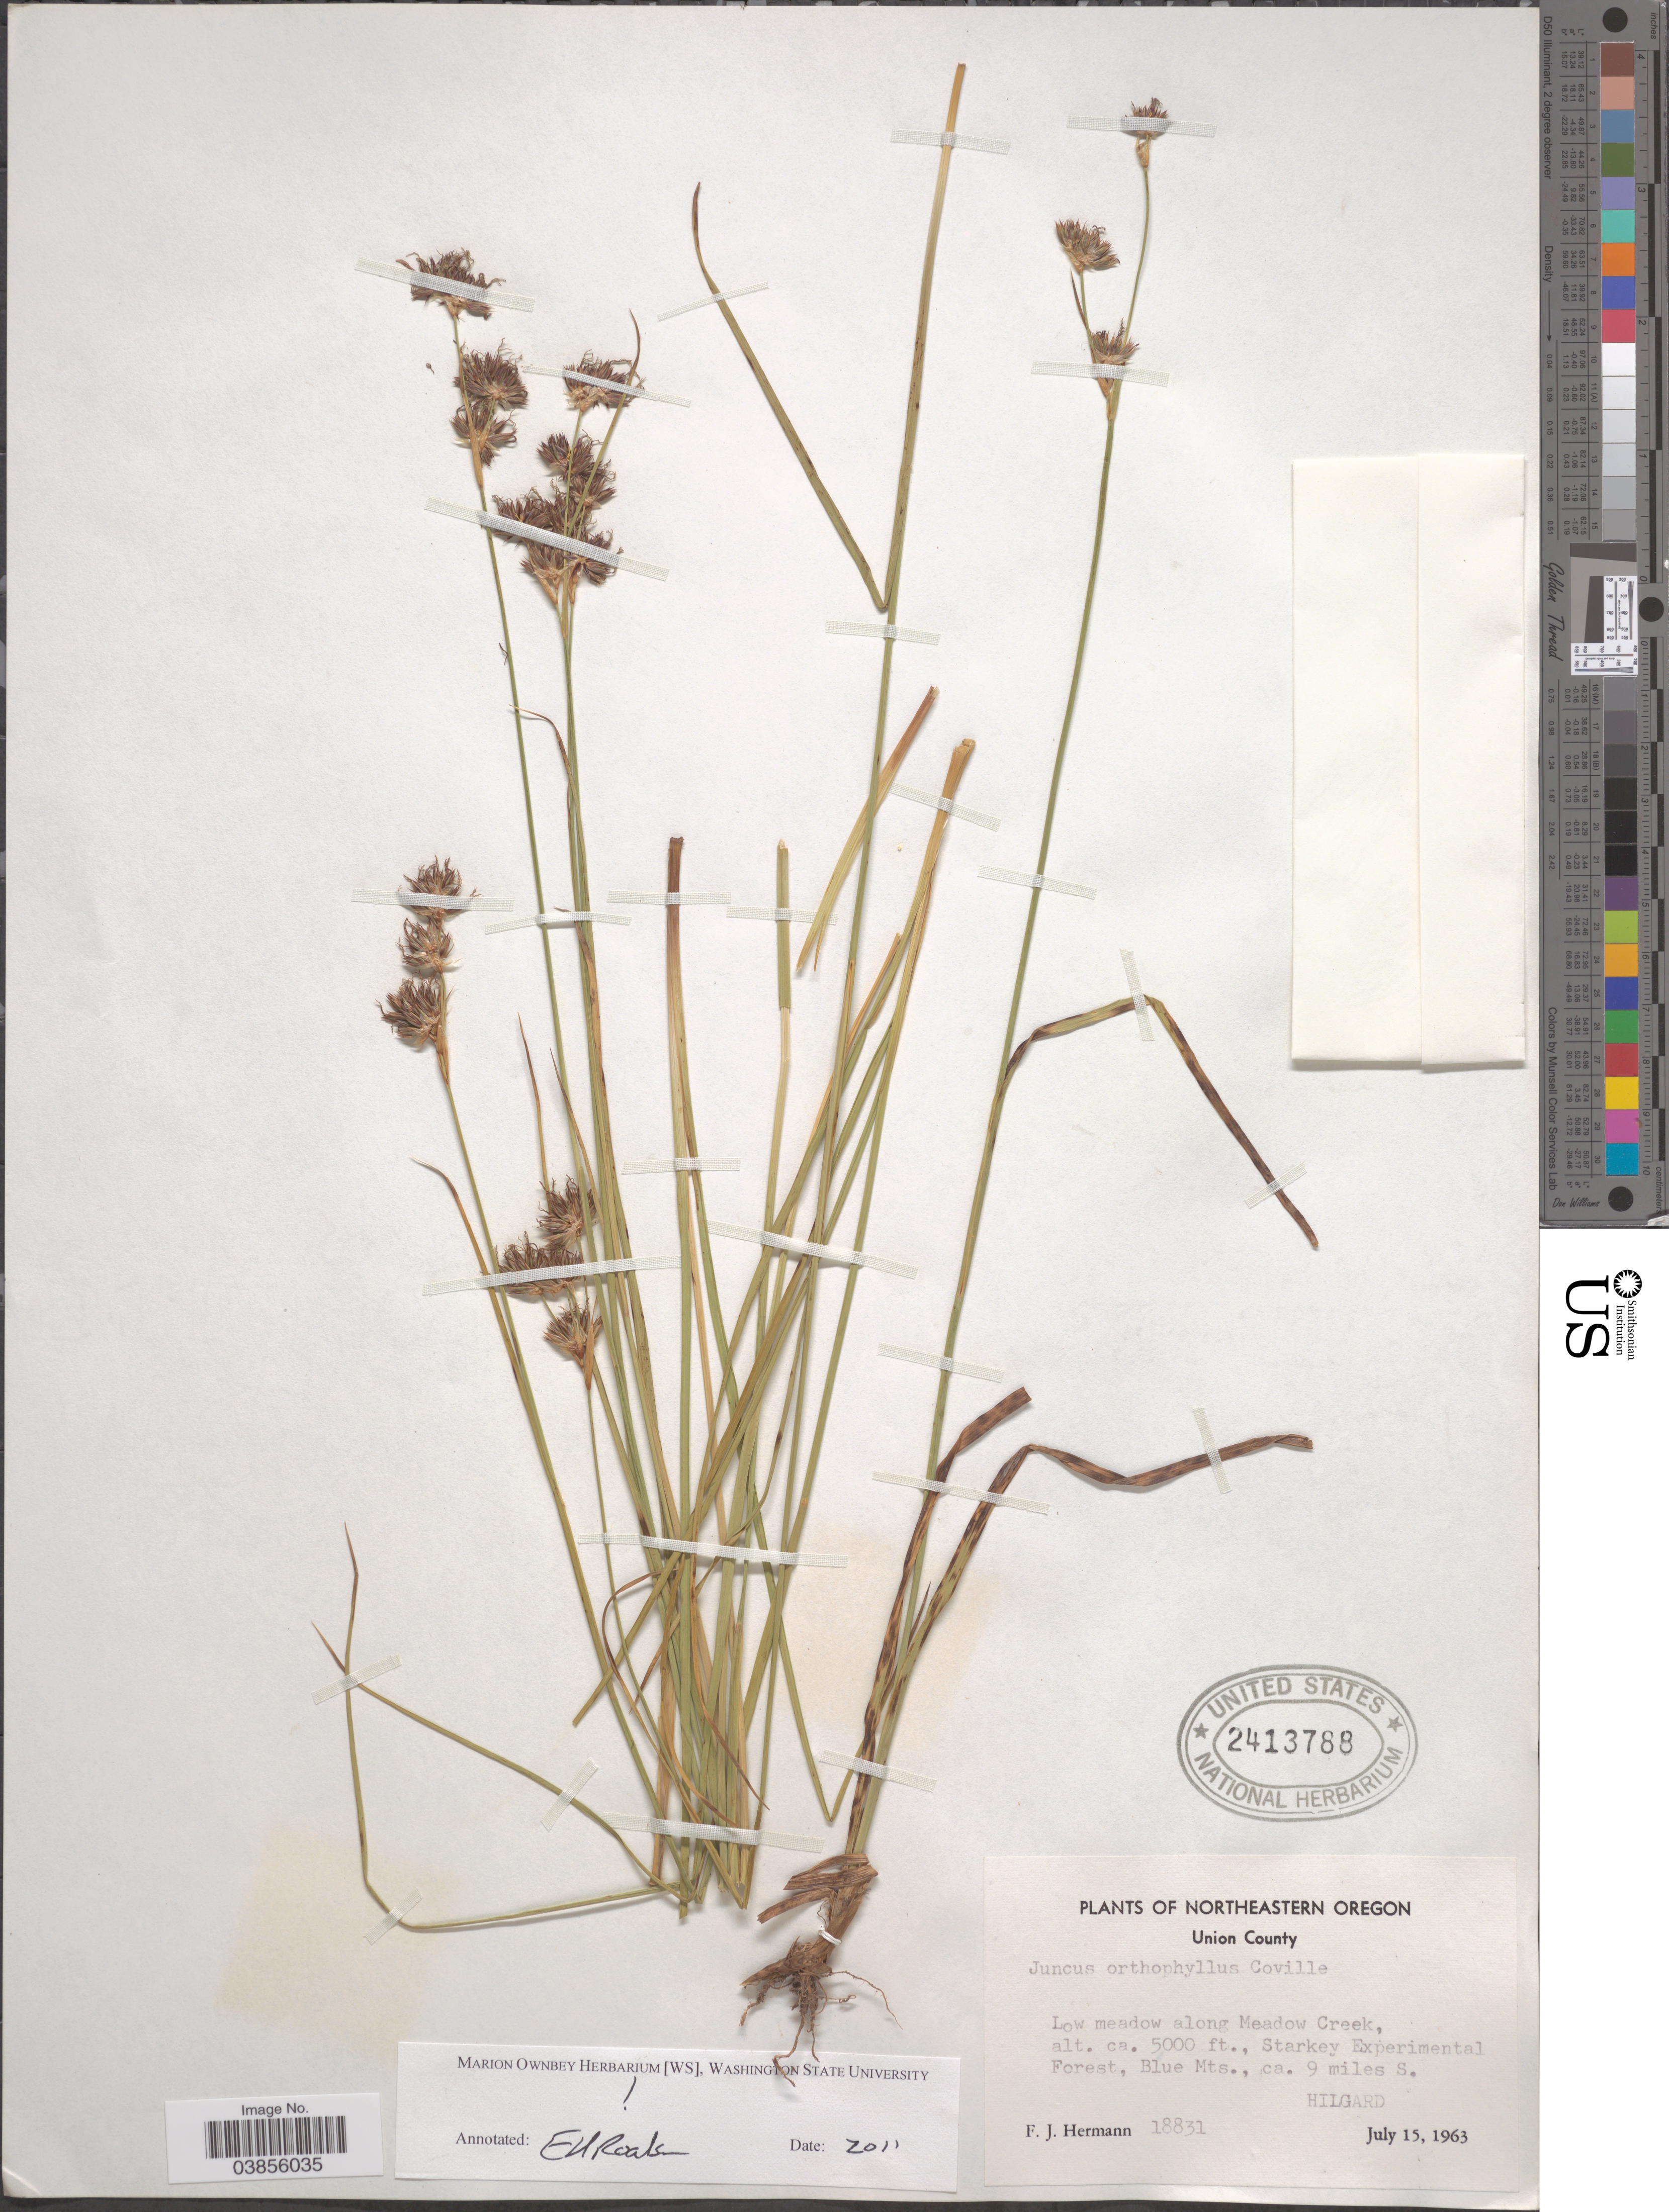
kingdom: Plantae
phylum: Tracheophyta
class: Liliopsida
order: Poales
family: Juncaceae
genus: Juncus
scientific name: Juncus orthophyllus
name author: Coville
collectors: F. J. Hermann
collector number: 18831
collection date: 1963-07-15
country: United States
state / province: Oregon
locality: Northeastern Oregon. Union County. Low meadow along Meadow Creek, Starkey Experimental Forest, Blue Mts., 9 miles S. Hilgard.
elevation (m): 1524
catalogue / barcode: US 2413788